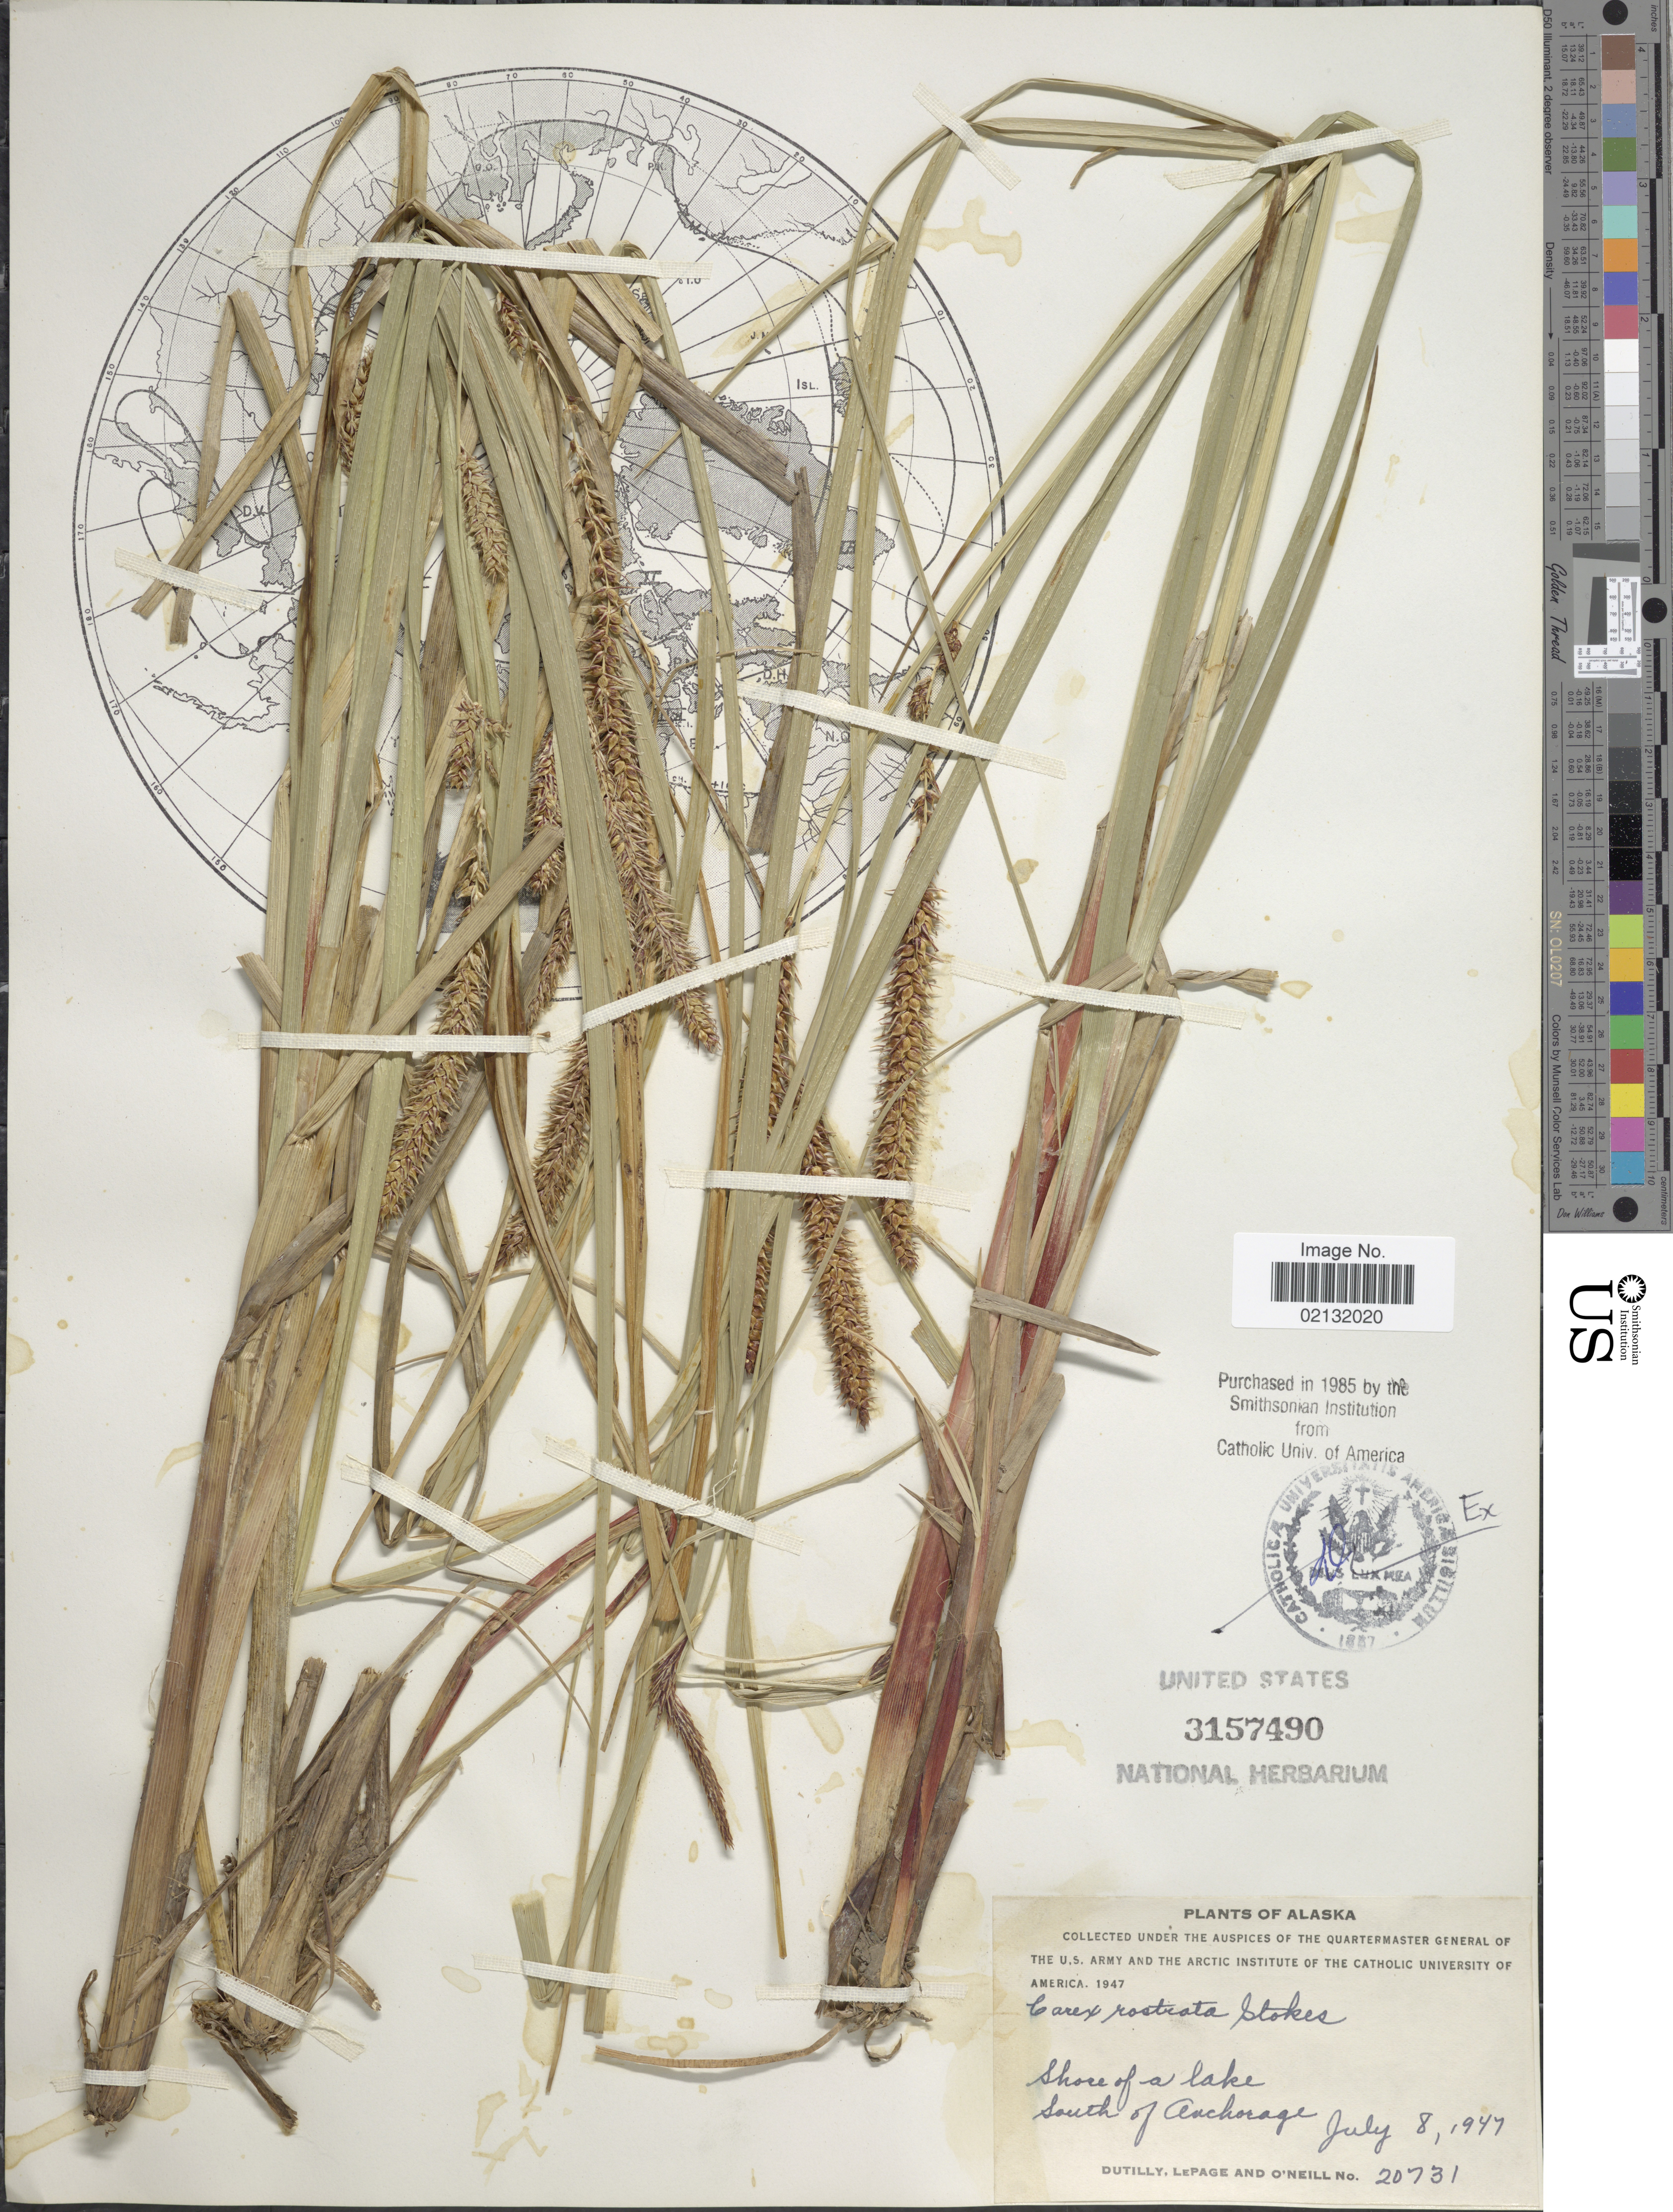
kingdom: Plantae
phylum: Tracheophyta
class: Liliopsida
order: Poales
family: Cyperaceae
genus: Carex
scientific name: Carex rostrata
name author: Stokes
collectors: -. Dutilly, -. LePage & O' Neill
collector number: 20731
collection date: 1947-07-08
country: United States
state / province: Alaska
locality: Shore of a lake, South of Anchorage.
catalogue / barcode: US 3157490